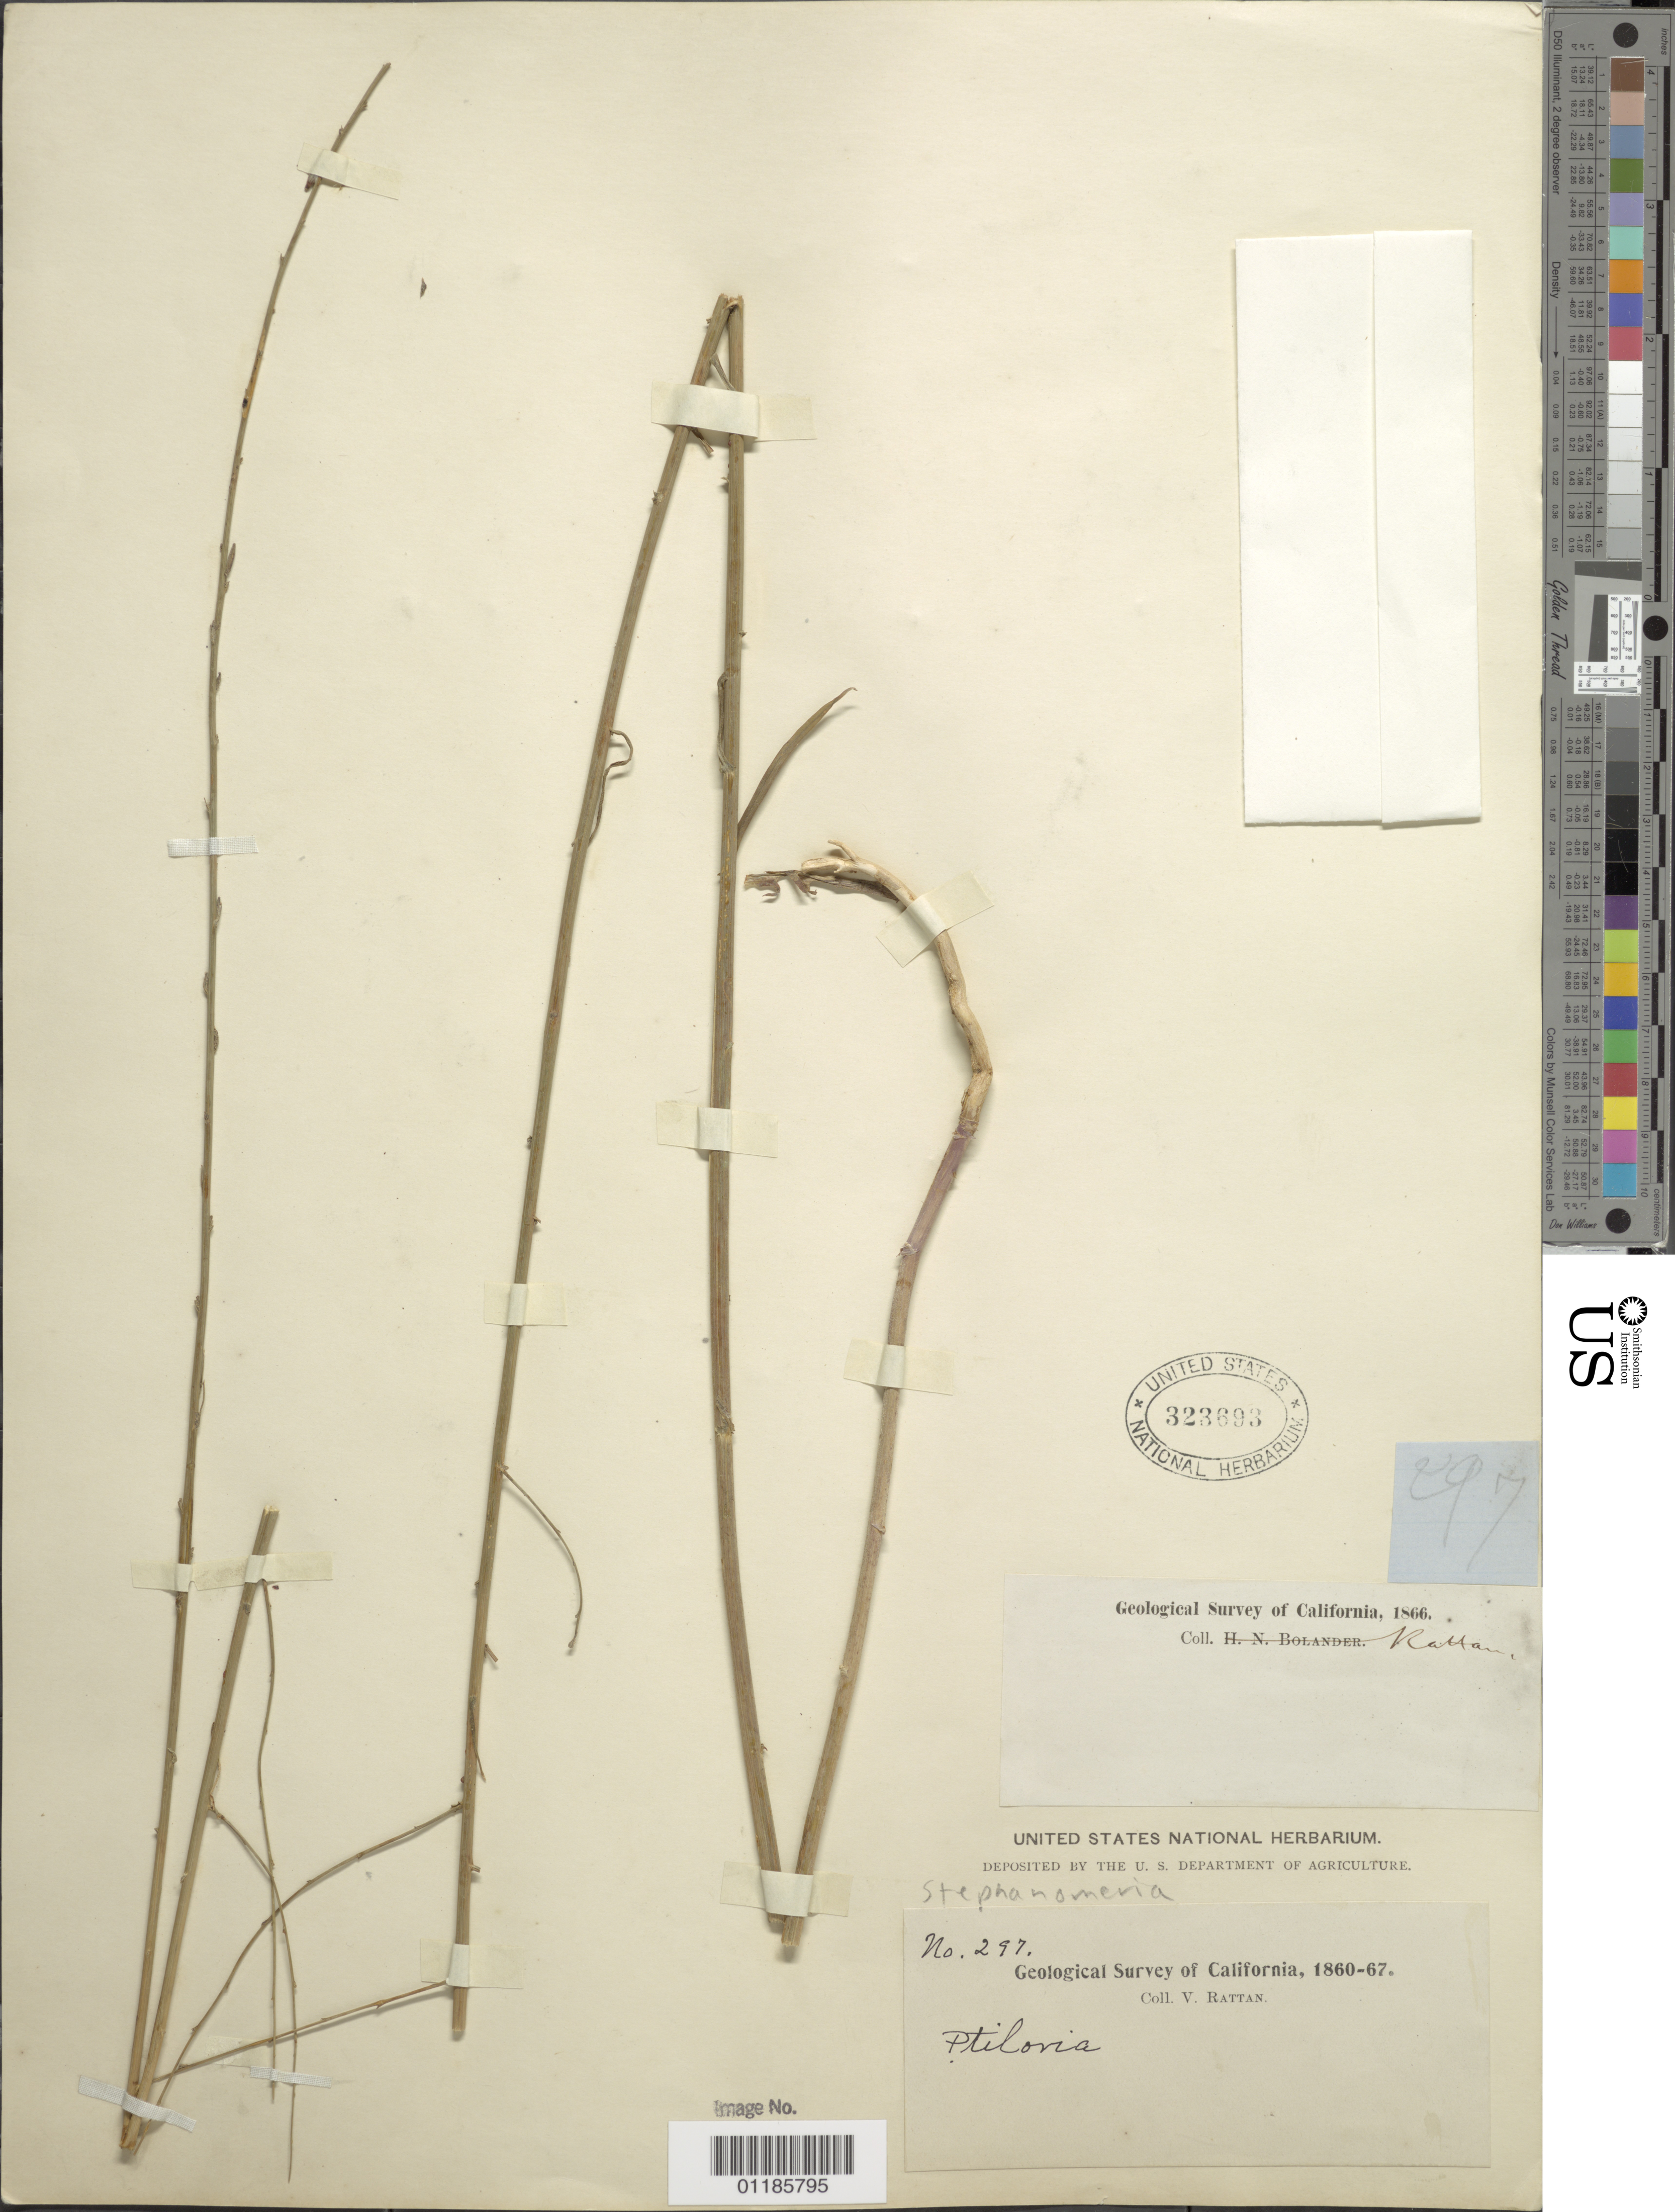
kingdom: Plantae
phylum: Tracheophyta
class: Magnoliopsida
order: Asterales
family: Asteraceae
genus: Stephanomeria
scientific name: Stephanomeria sp.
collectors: V. Rattan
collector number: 297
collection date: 1860/1867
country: United States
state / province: California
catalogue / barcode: US 323693